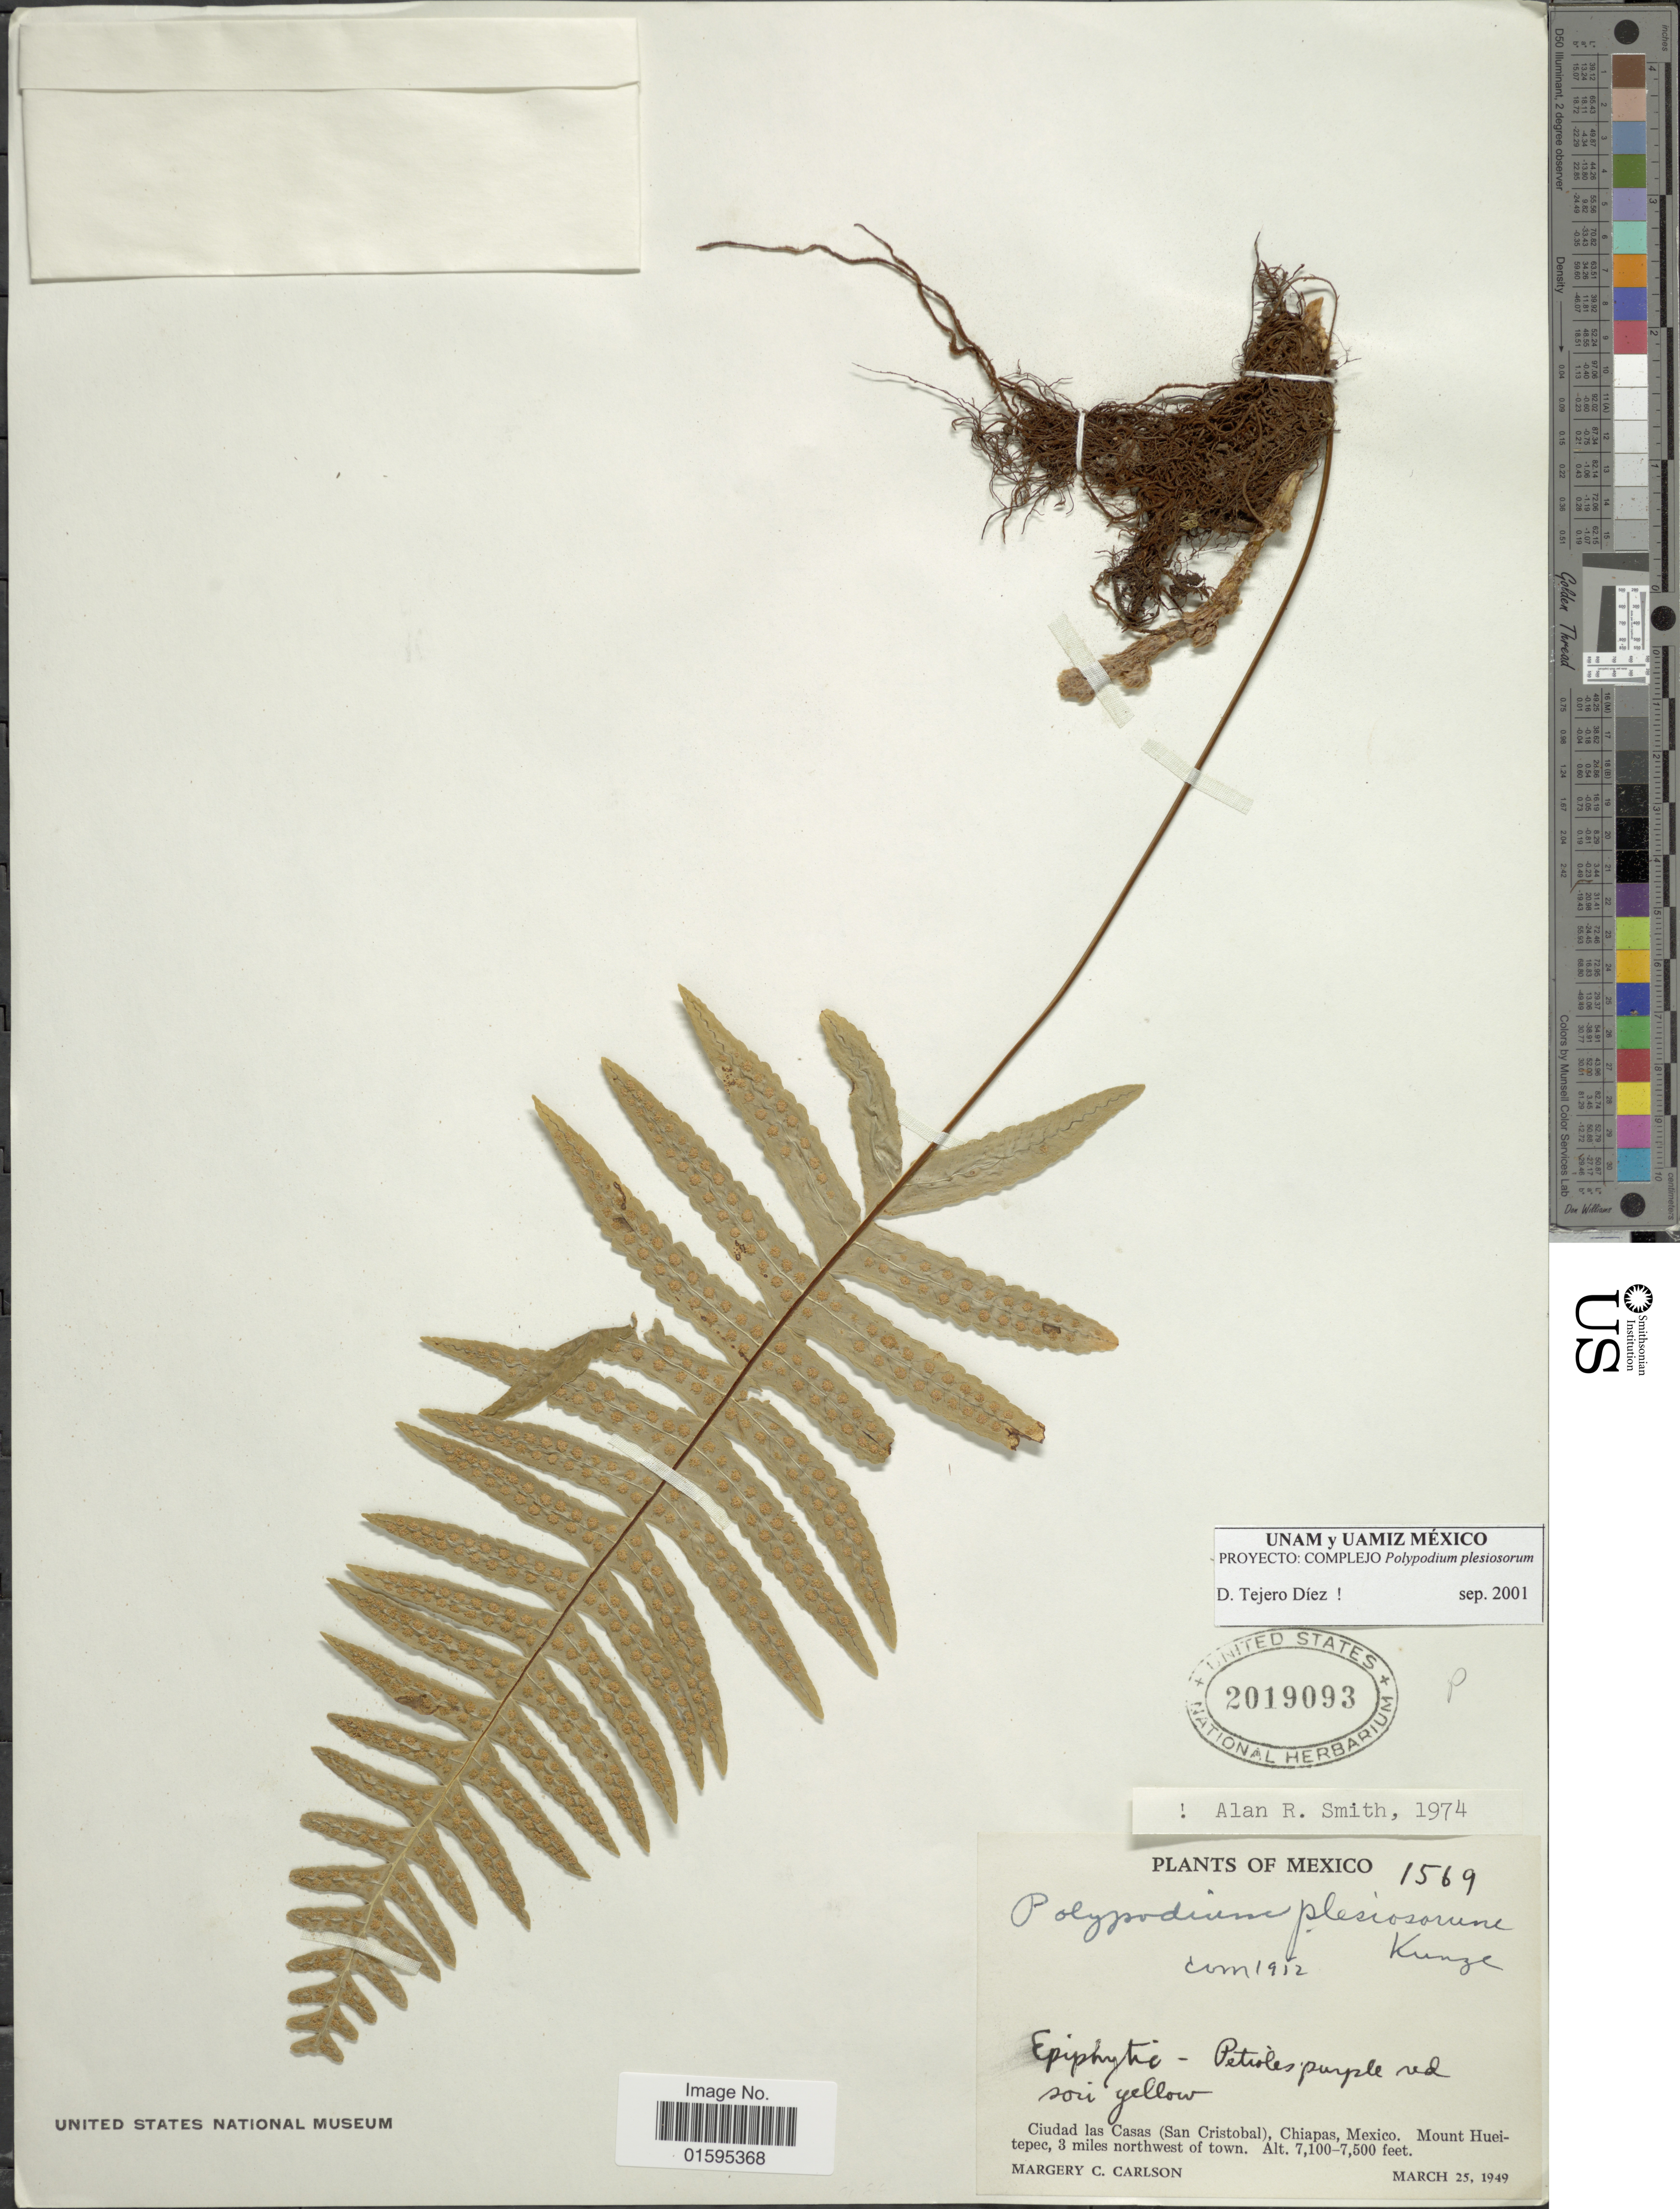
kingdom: Plantae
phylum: Tracheophyta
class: Polypodiopsida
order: Polypodiales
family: Polypodiaceae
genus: Polypodium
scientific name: Polypodium plesiosorum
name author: Kunze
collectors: M. C. Carlson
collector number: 1569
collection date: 1949-03-25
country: Mexico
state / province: Chiapas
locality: Ciudad las Casas (San Cristobal), Mount Hueitepec, 3 miles northwest of town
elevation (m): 2164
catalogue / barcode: US 2019093